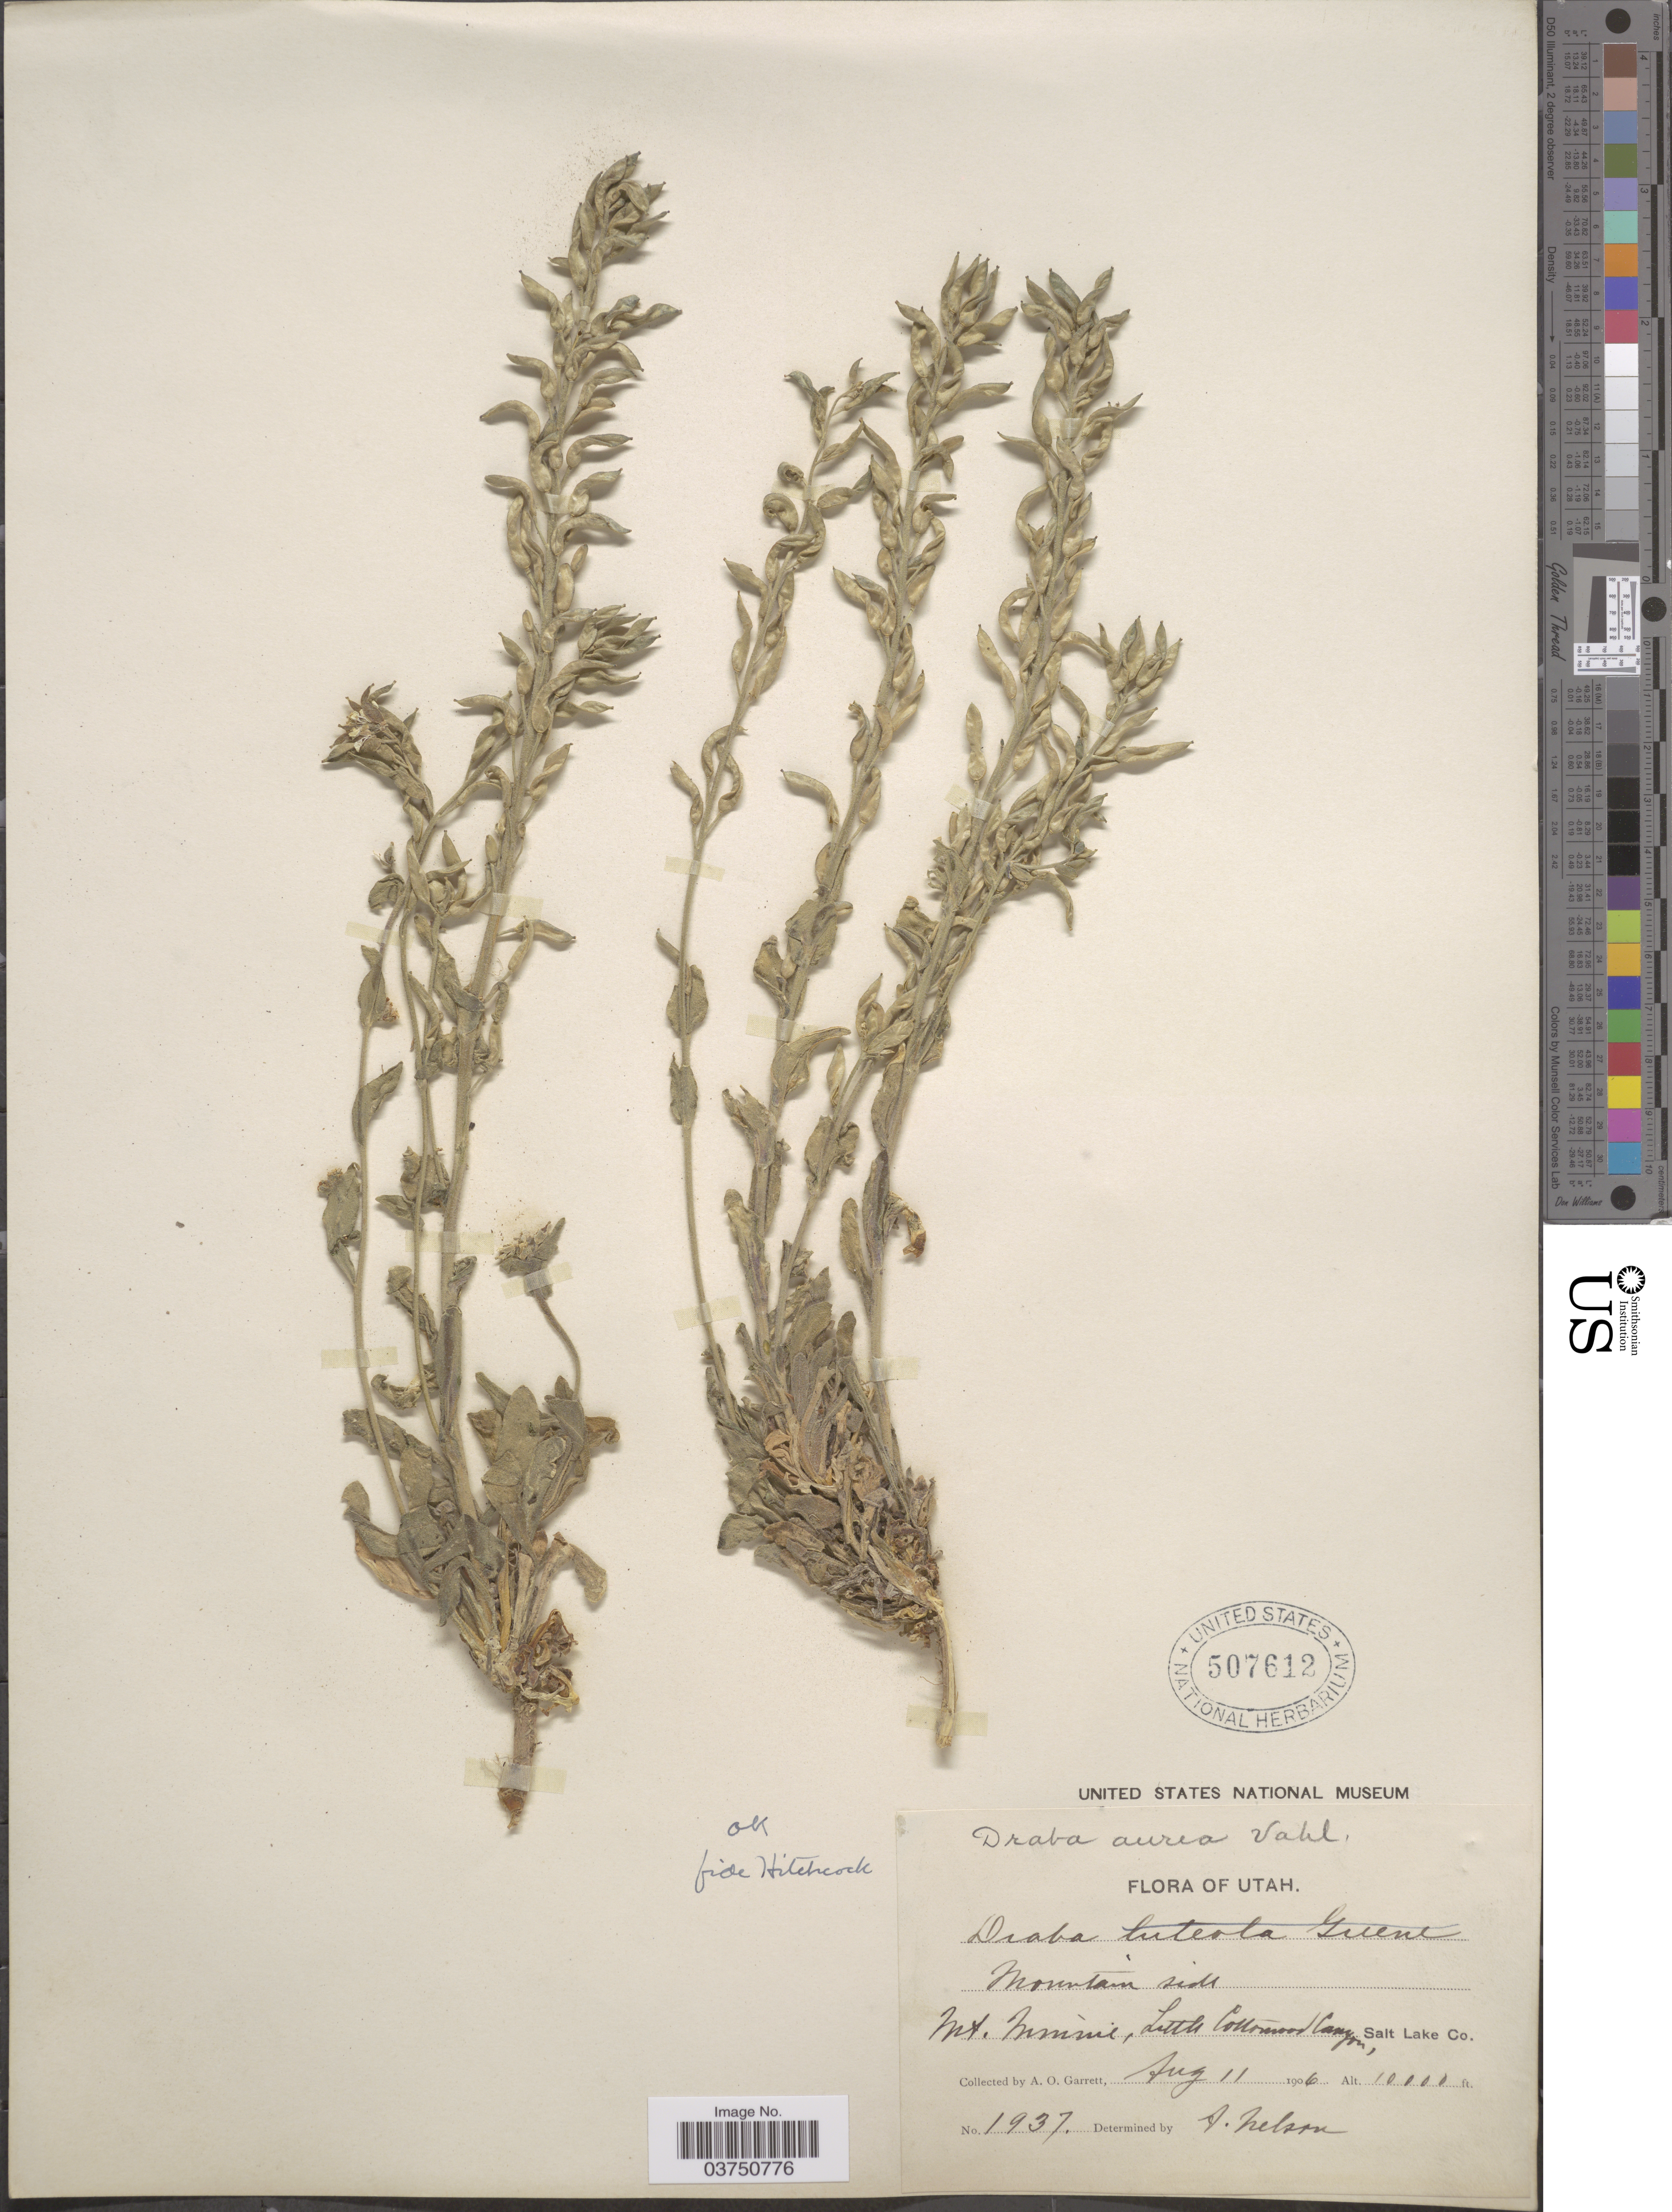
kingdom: Plantae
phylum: Tracheophyta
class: Magnoliopsida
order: Brassicales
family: Brassicaceae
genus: Draba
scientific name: Draba aurea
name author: Vahl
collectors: A. O. Garrett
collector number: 1937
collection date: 1906-08-11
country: United States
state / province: Utah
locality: Mountain side. Mt. Minnie, Little Cottonwood Canyon, Salt Lake Co.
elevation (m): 3048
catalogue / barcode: US 507612